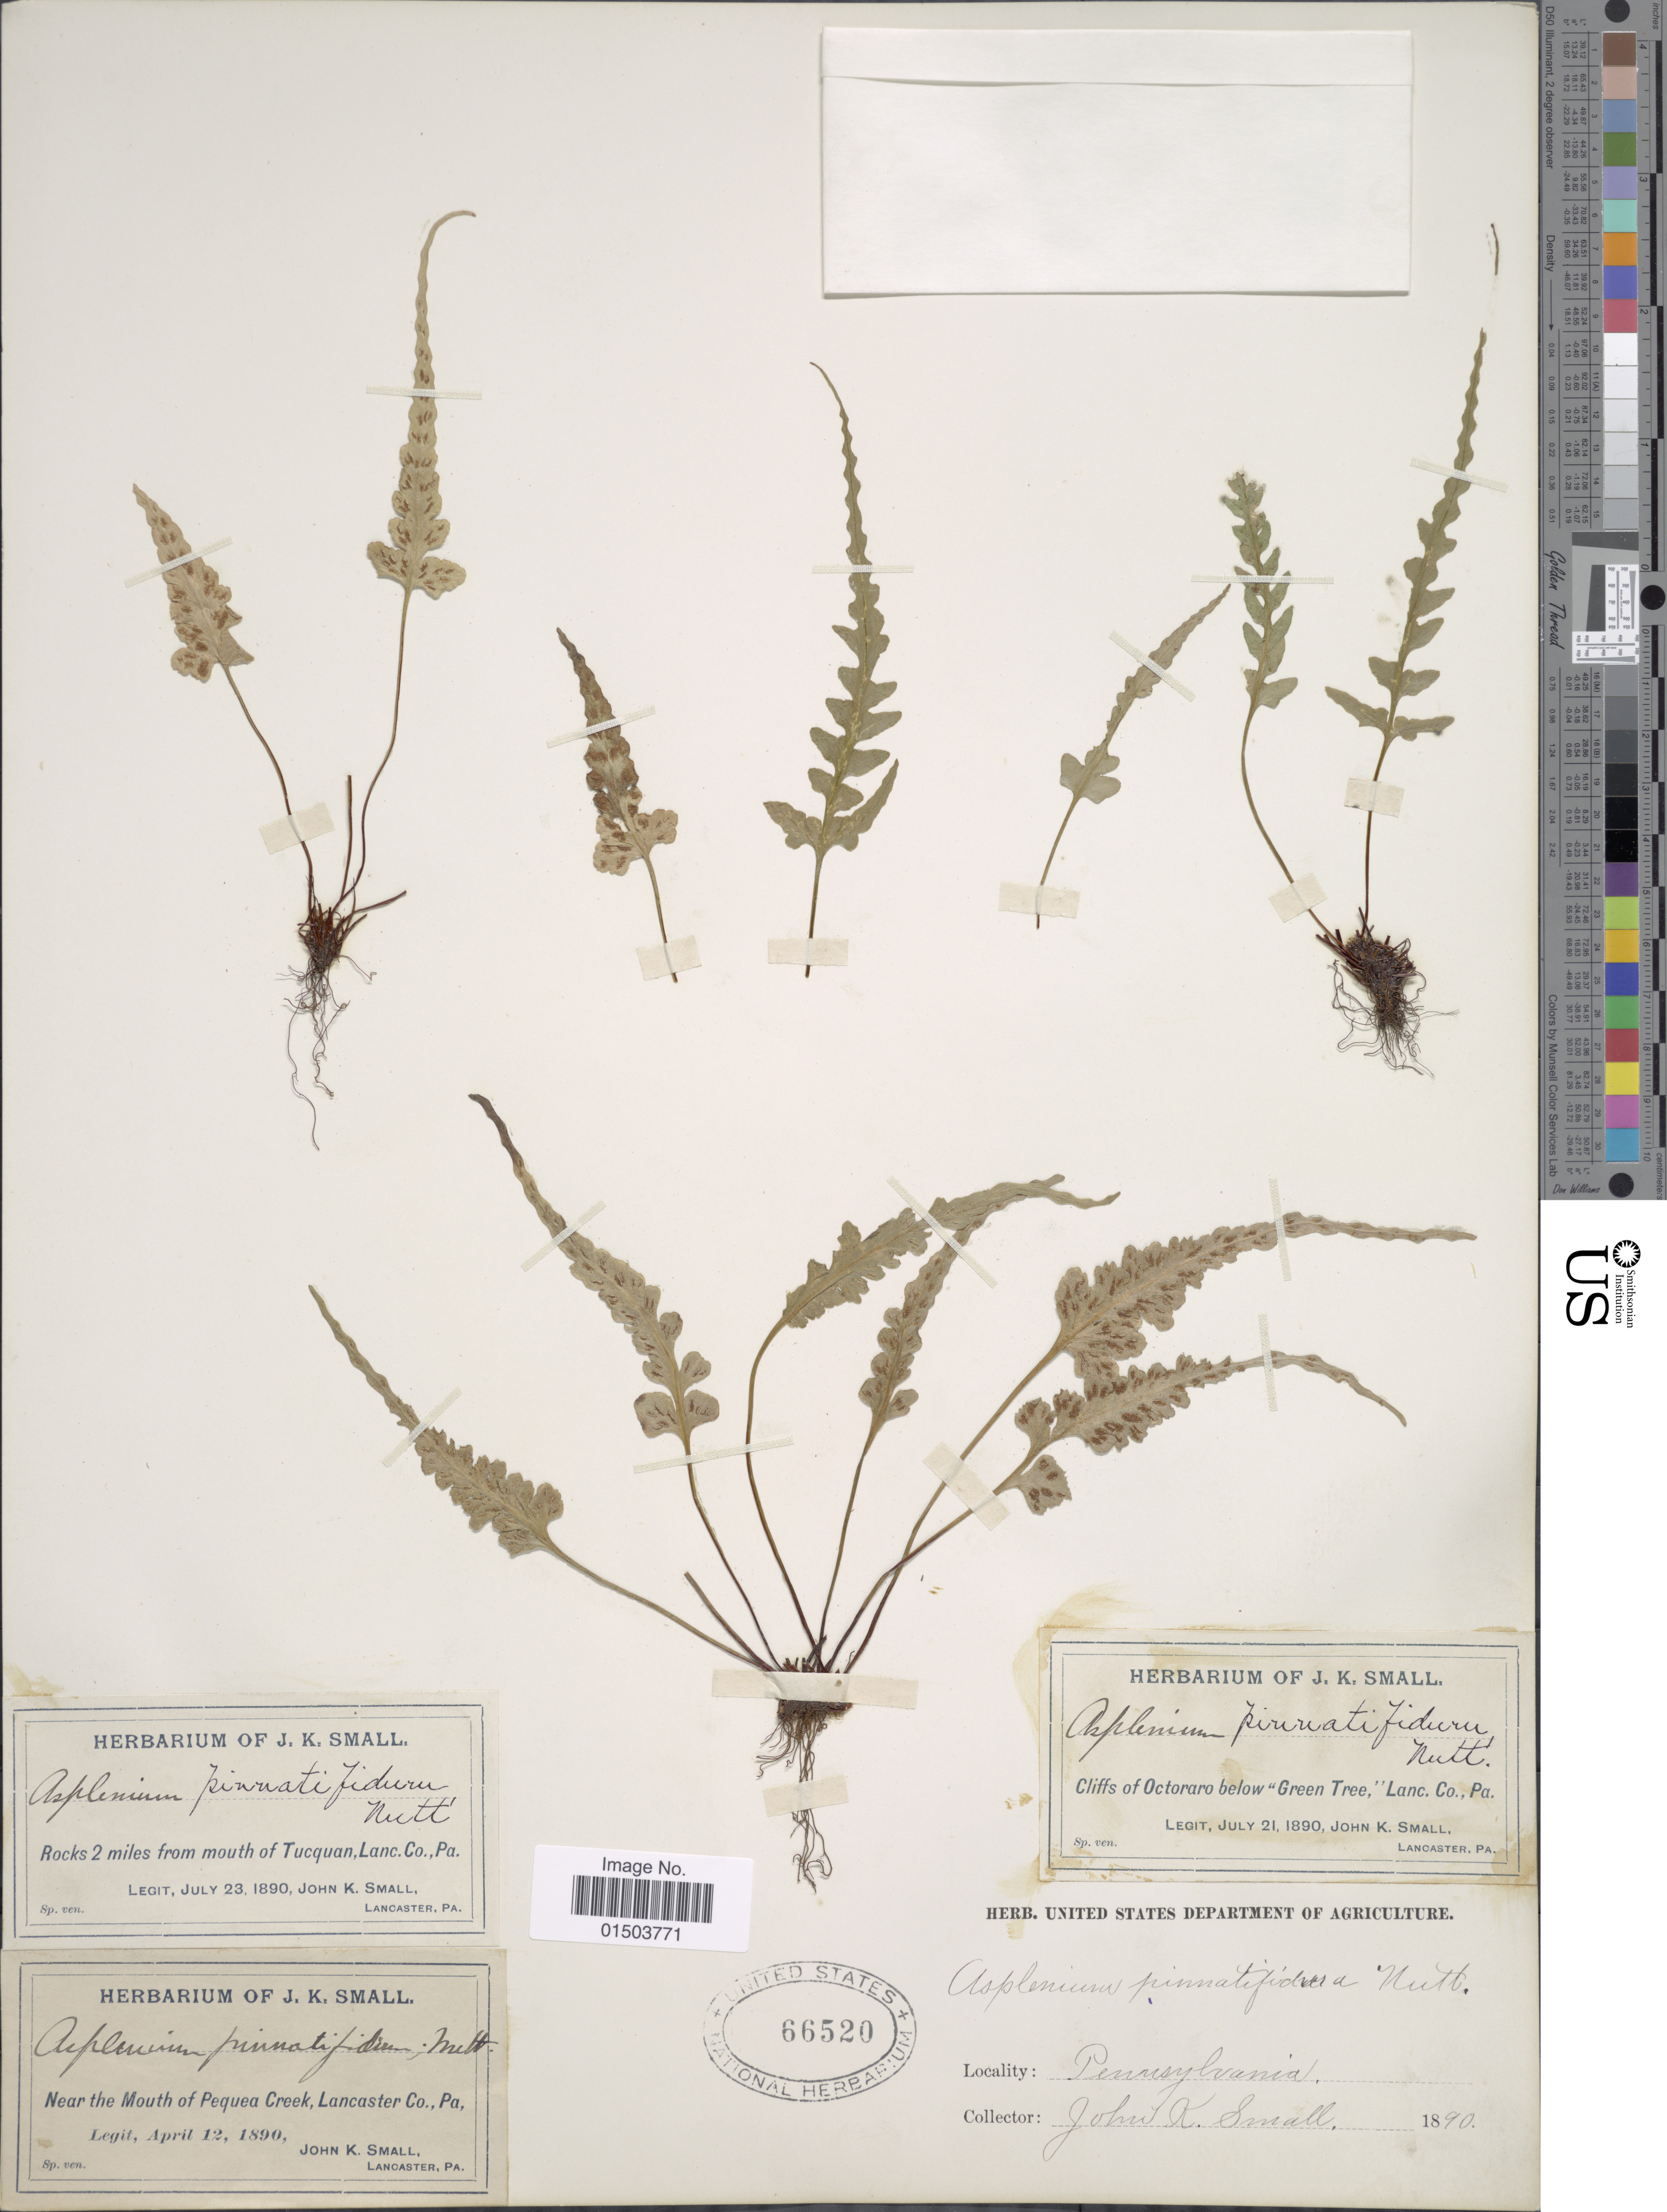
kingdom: Plantae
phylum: Tracheophyta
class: Polypodiopsida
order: Polypodiales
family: Aspleniaceae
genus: Asplenium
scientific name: Asplenium pinnatifidum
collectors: J. K. Small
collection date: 1890-04-12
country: United States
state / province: Pennsylvania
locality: Near Mouth of Pequea Creek, Lancaster Co.